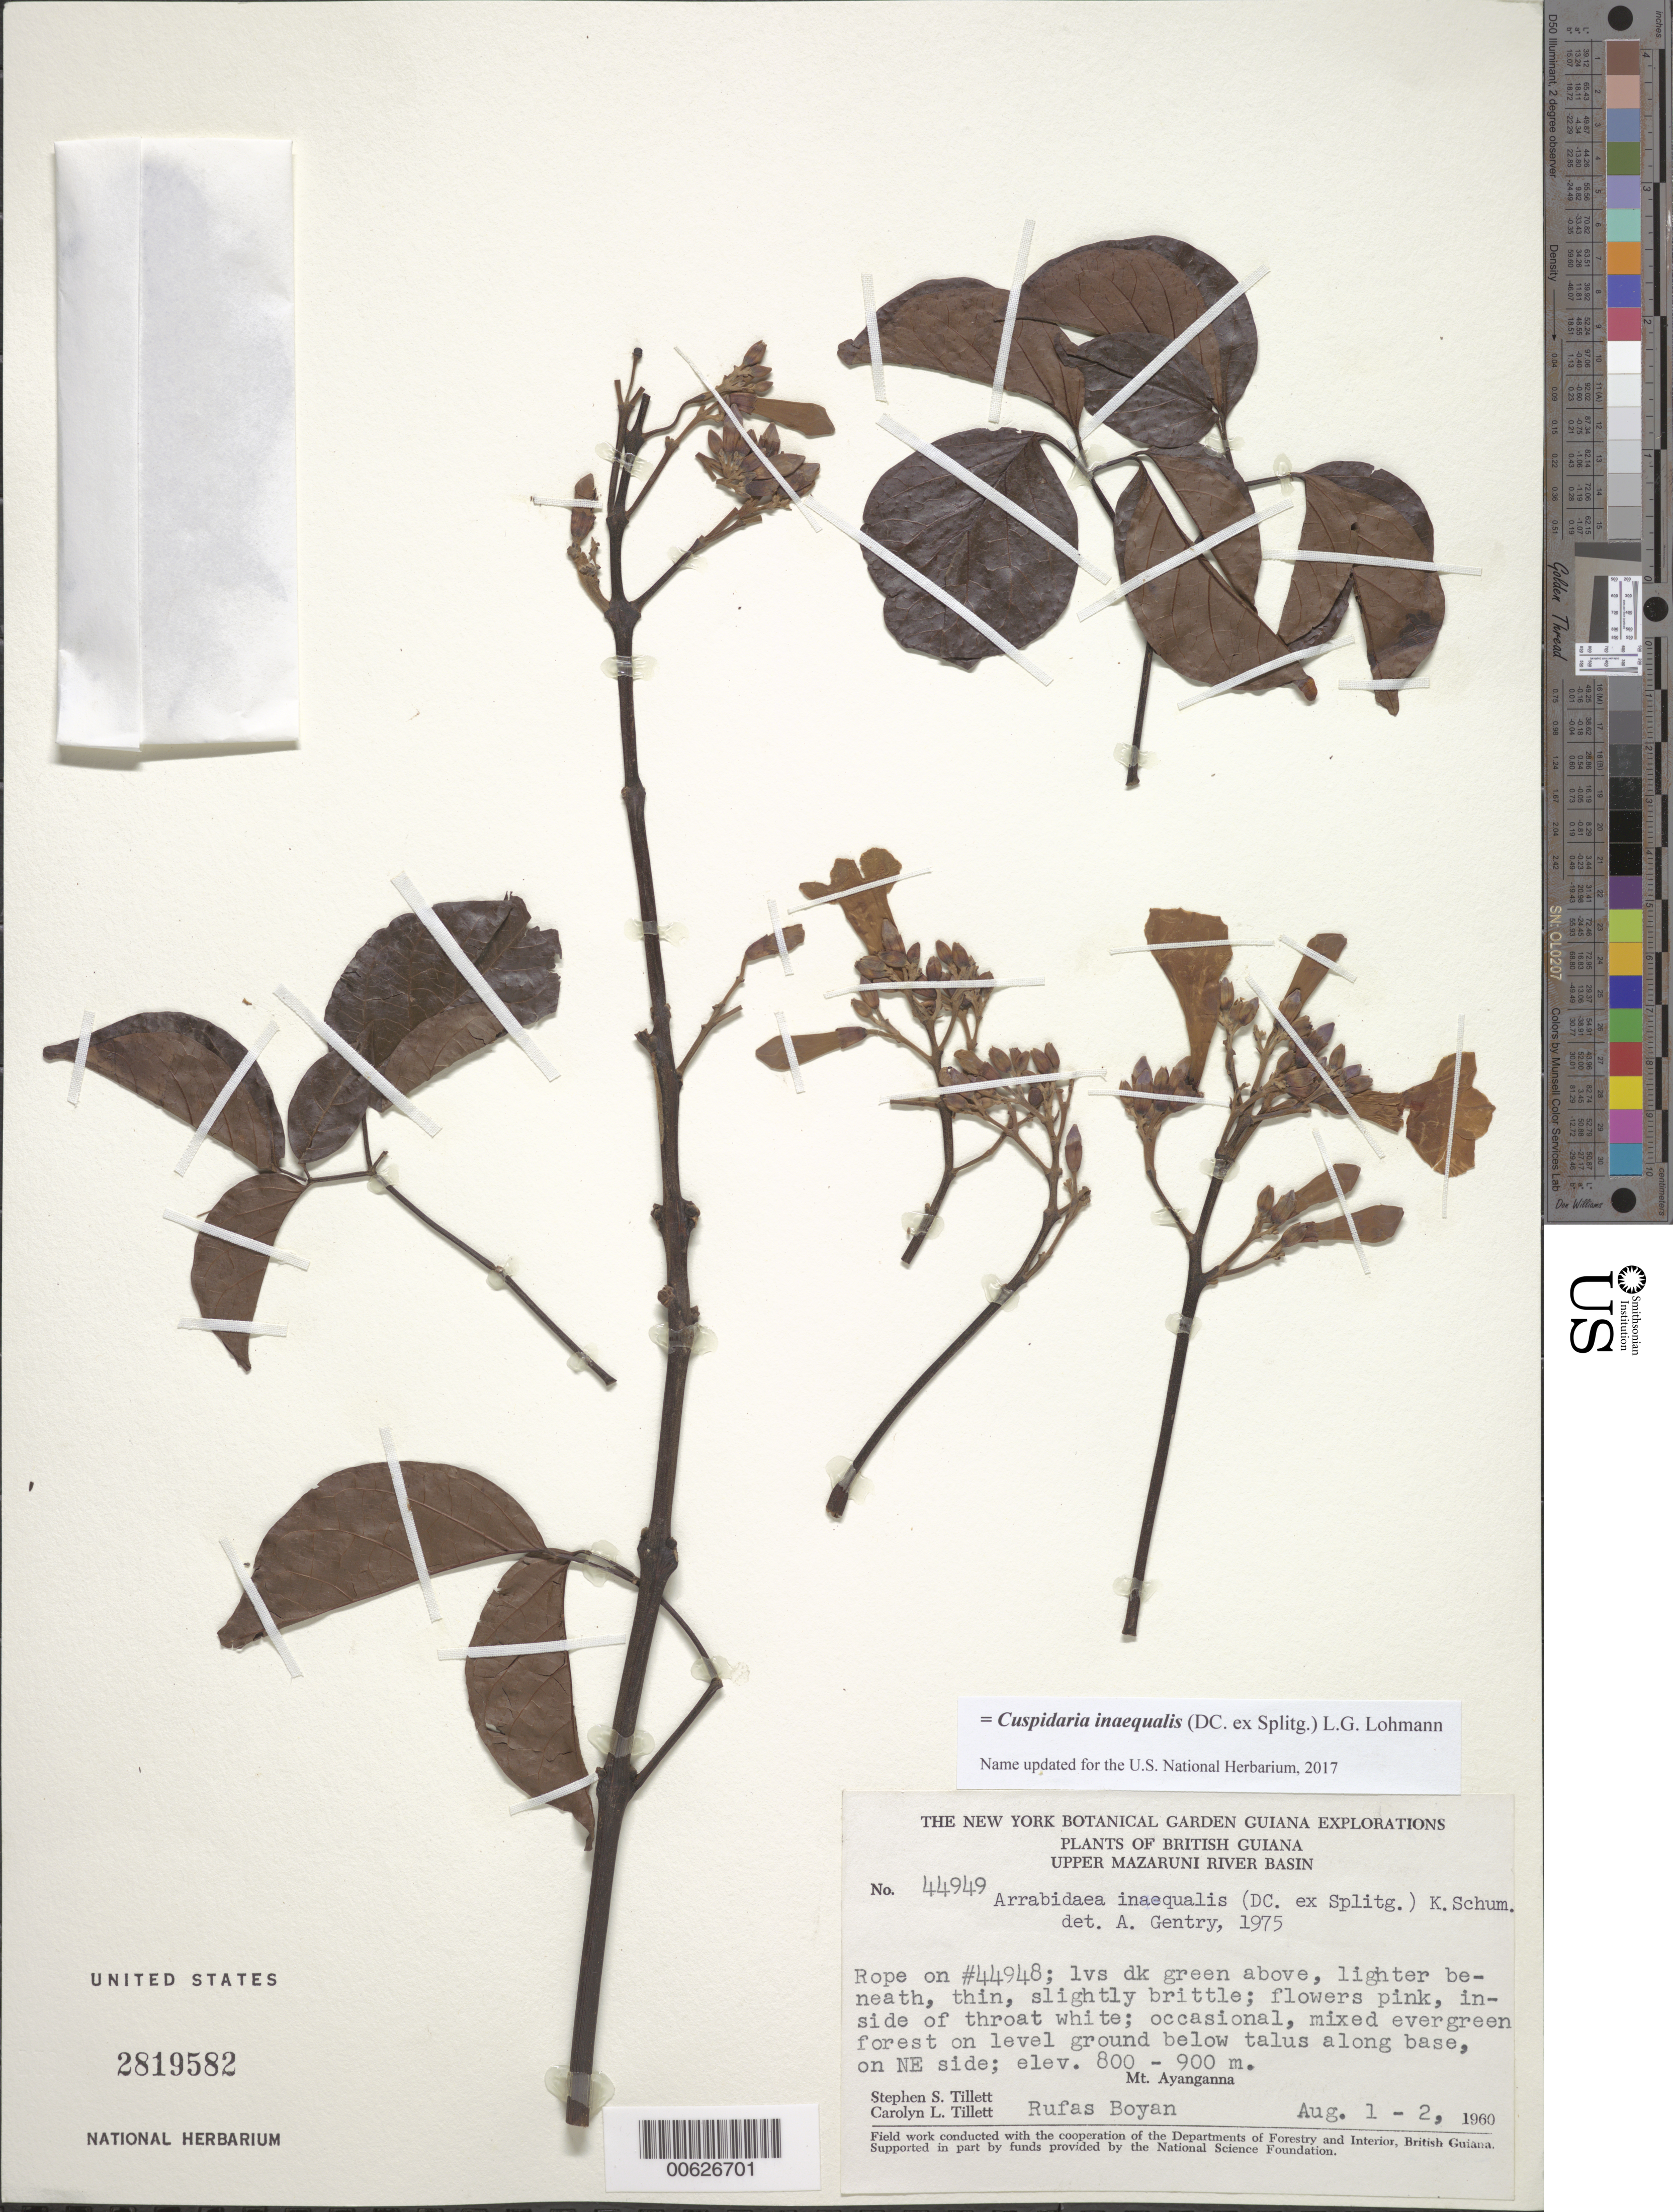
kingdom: Plantae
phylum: Tracheophyta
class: Magnoliopsida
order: Lamiales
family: Bignoniaceae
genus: Cuspidaria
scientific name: Cuspidaria inaequalis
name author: (Splitg.) L.G. Lohmann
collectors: S. S. Tillett, C. L. Tillett & R. Boyan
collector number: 44949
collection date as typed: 1-Aug-60 to 2-Aug-60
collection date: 1960-08-01/1960-08-02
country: Guyana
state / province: Cuyuni-Mazaruni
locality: Mt. Ayanganna, NE side of, Upper Mazaruni R Basin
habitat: Mixed evergreen forest on level ground below talus along base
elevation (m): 800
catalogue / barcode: US 2819582